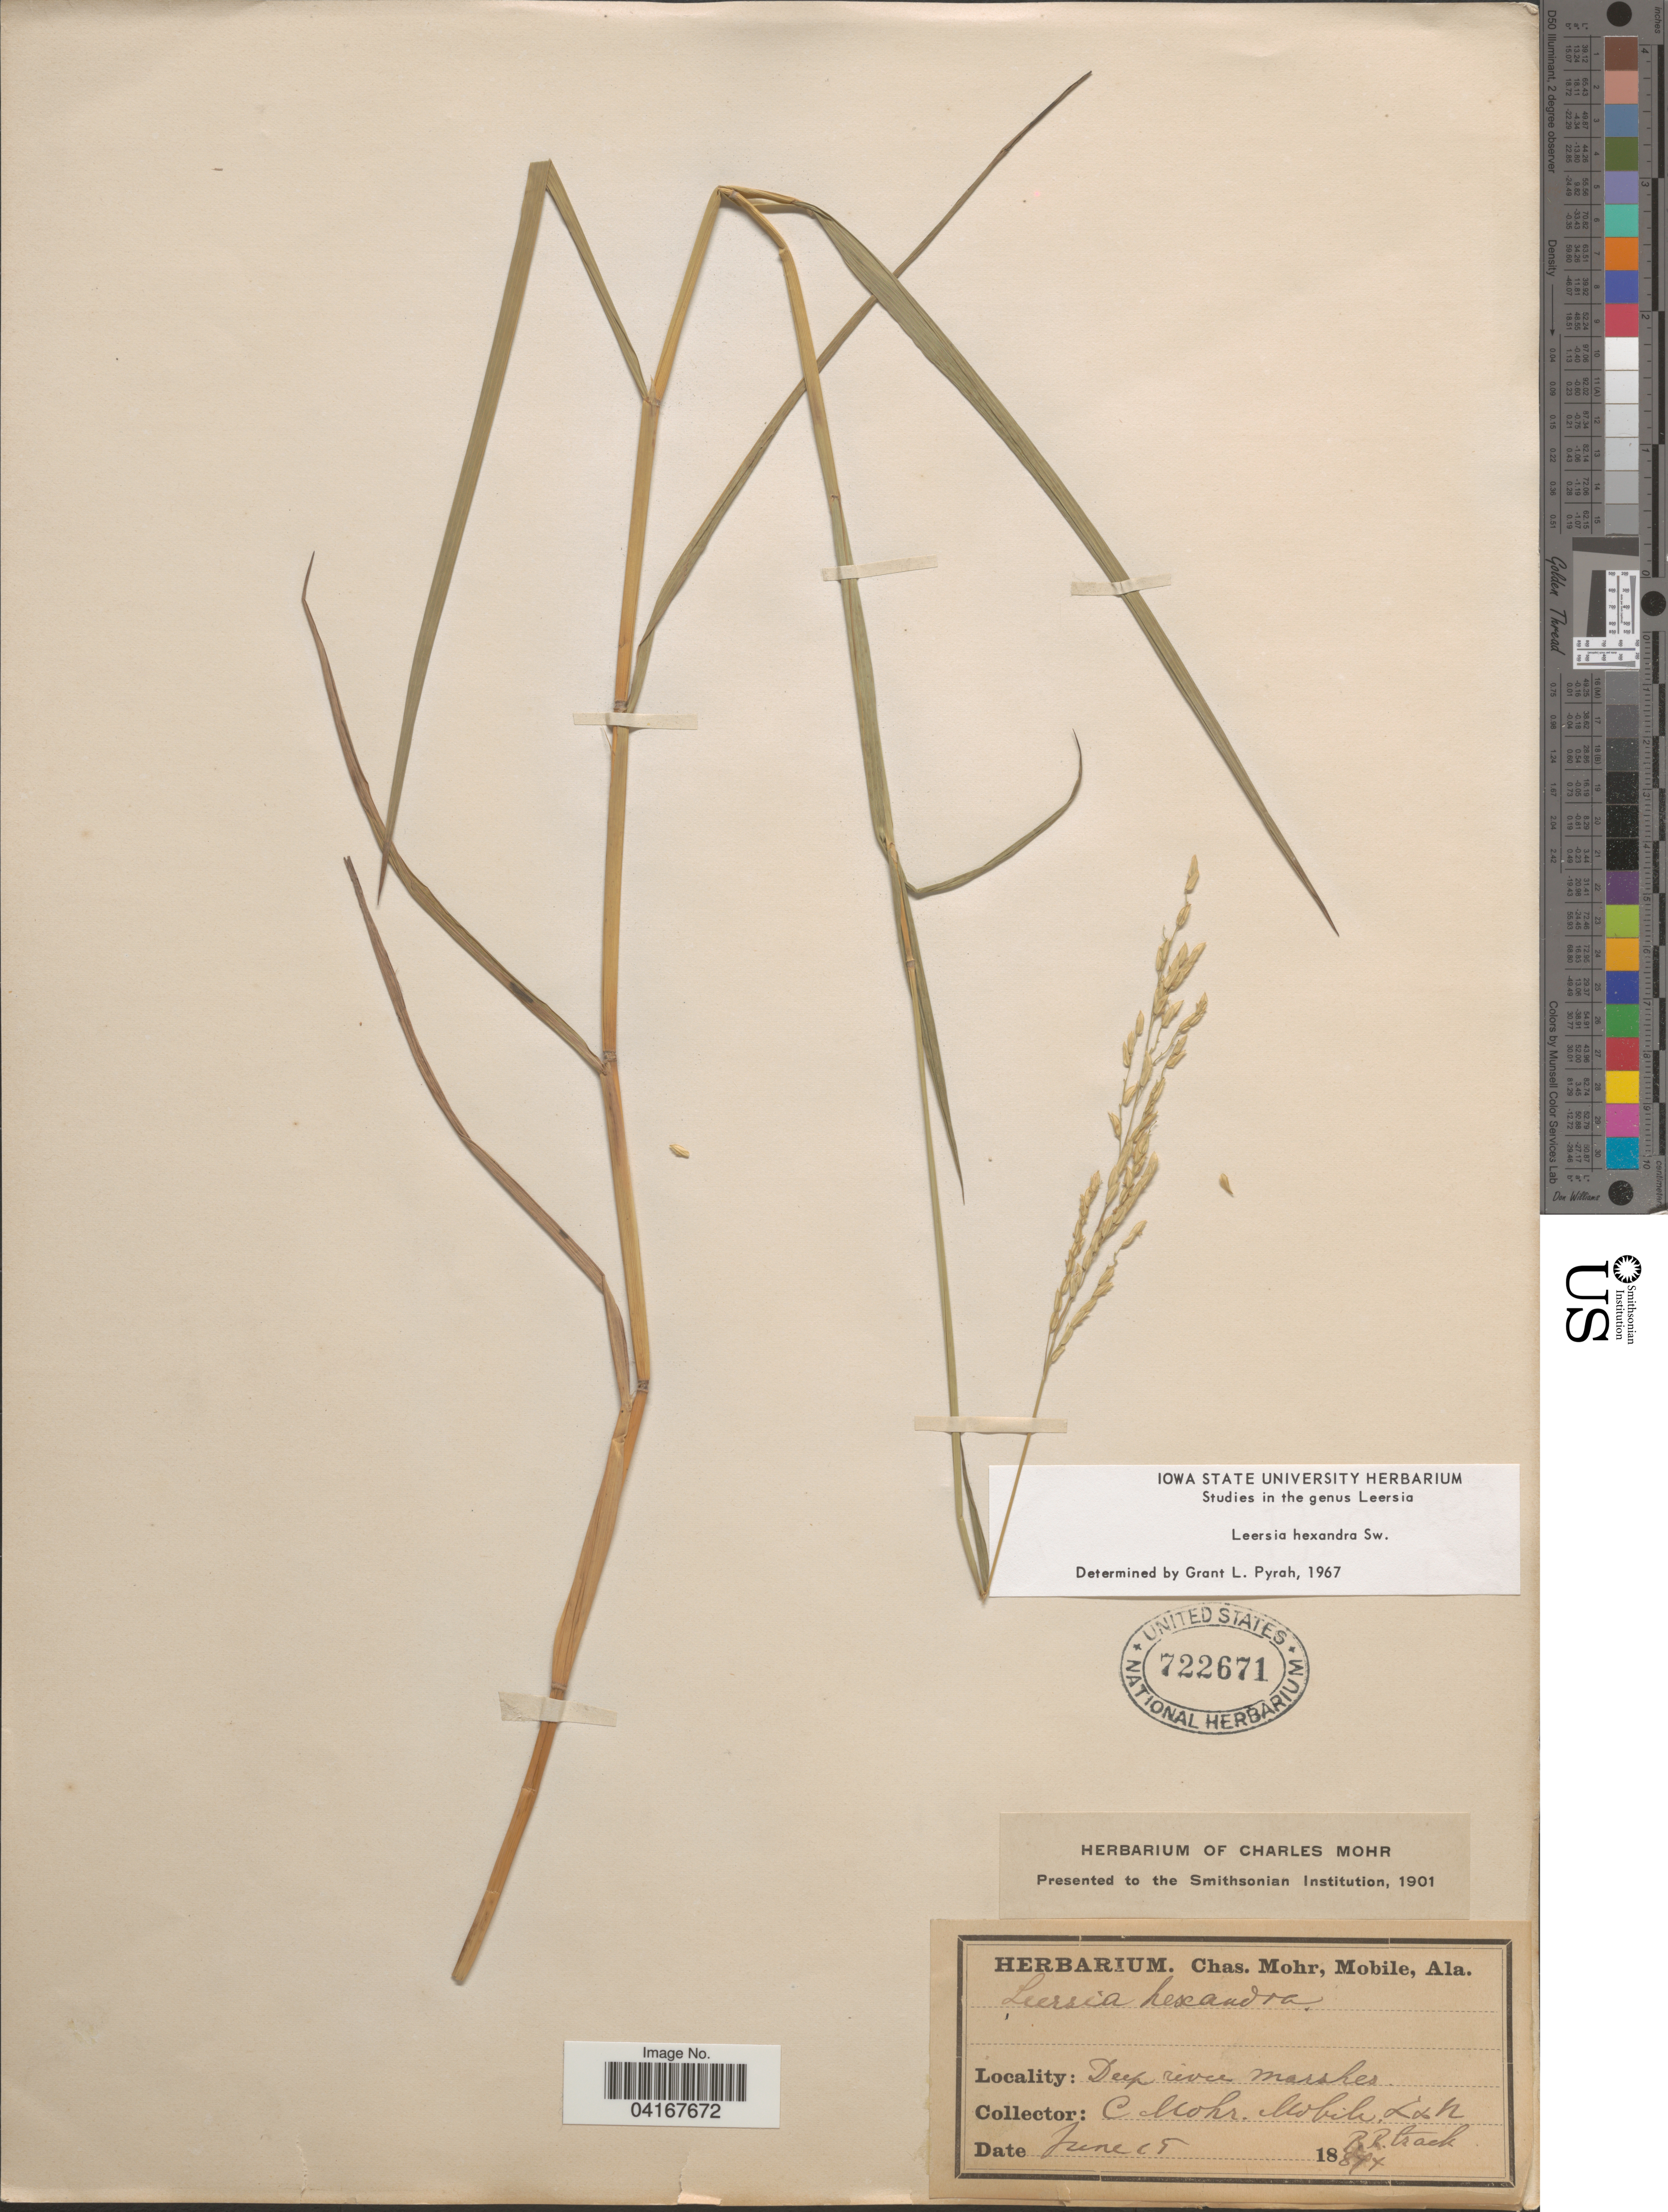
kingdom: Plantae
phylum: Tracheophyta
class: Liliopsida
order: Poales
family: Poaceae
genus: Leersia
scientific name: Leersia hexandra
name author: Sw.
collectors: Mohr, C. T. (herbarium)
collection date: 1884-06-15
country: United States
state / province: Alabama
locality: Mobile. L & N. R. R. track.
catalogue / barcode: US 722671